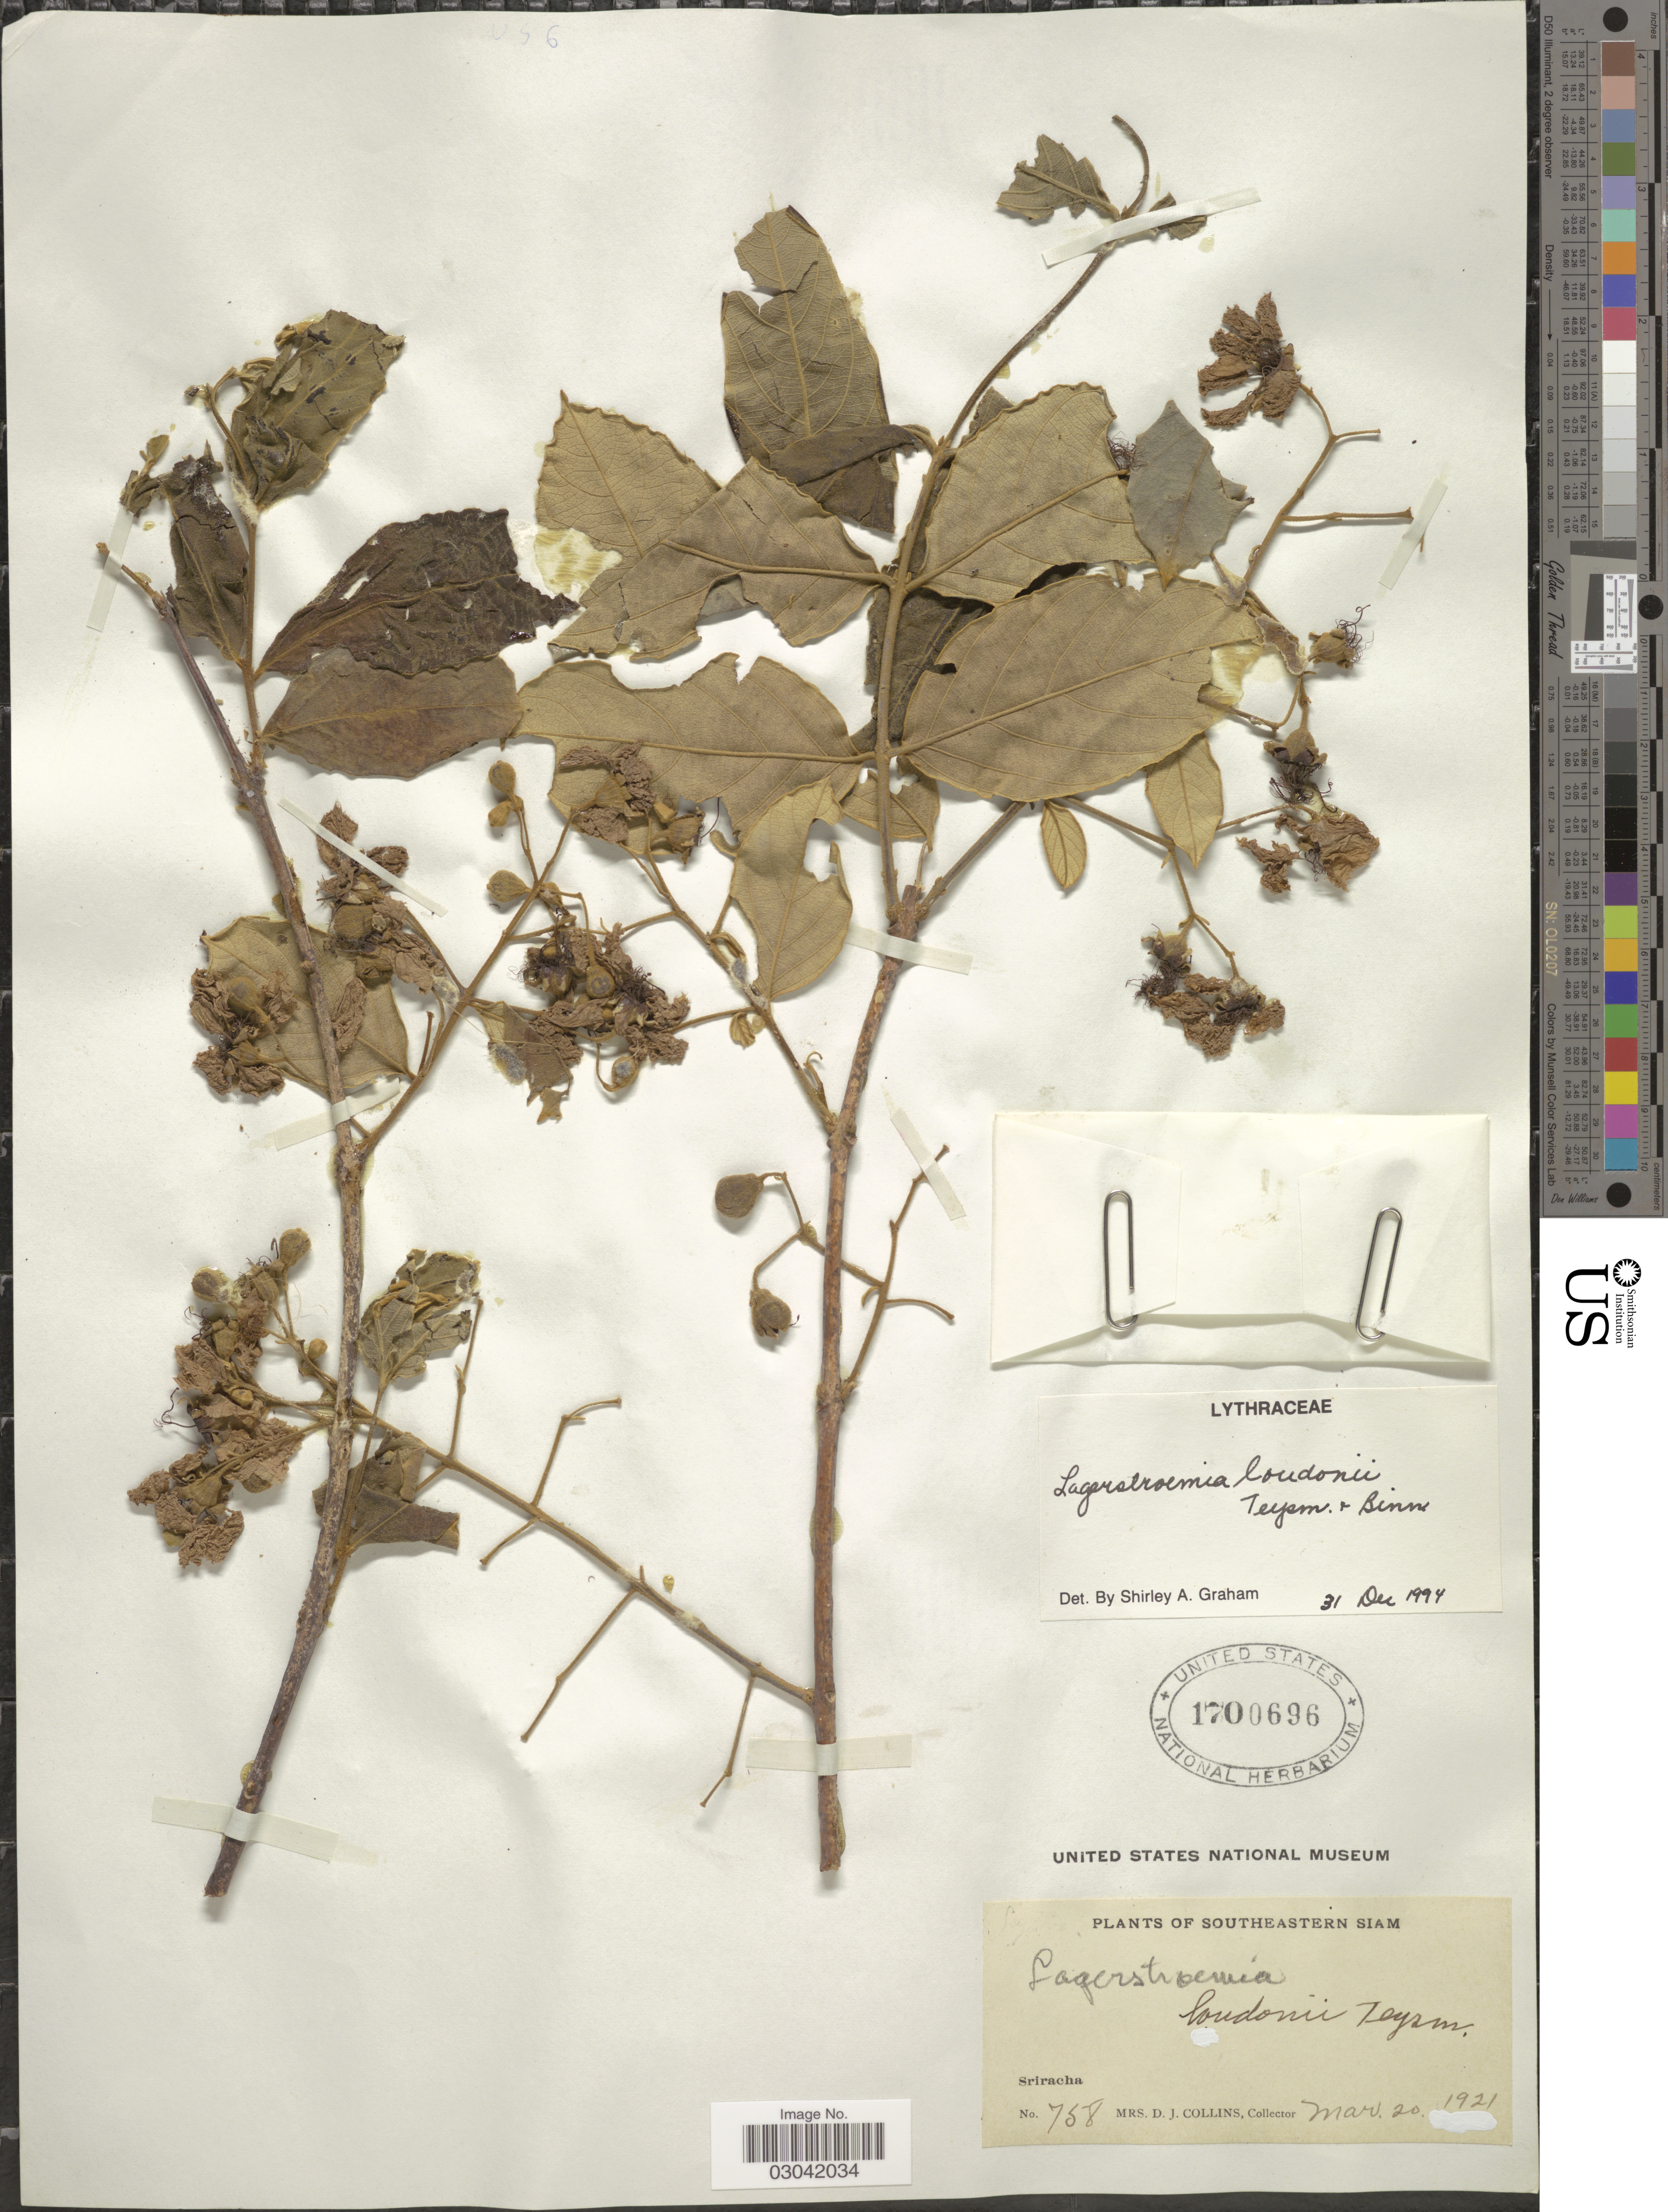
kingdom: Plantae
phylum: Tracheophyta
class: Magnoliopsida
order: Myrtales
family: Lythraceae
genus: Lagerstroemia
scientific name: Lagerstroemia loudonii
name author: Teisjm. & Binn.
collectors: Mrs. D. J. Collins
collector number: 758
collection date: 1921-03-20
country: Thailand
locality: Southeastern Siam. Sriracha.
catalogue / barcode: US 1700696